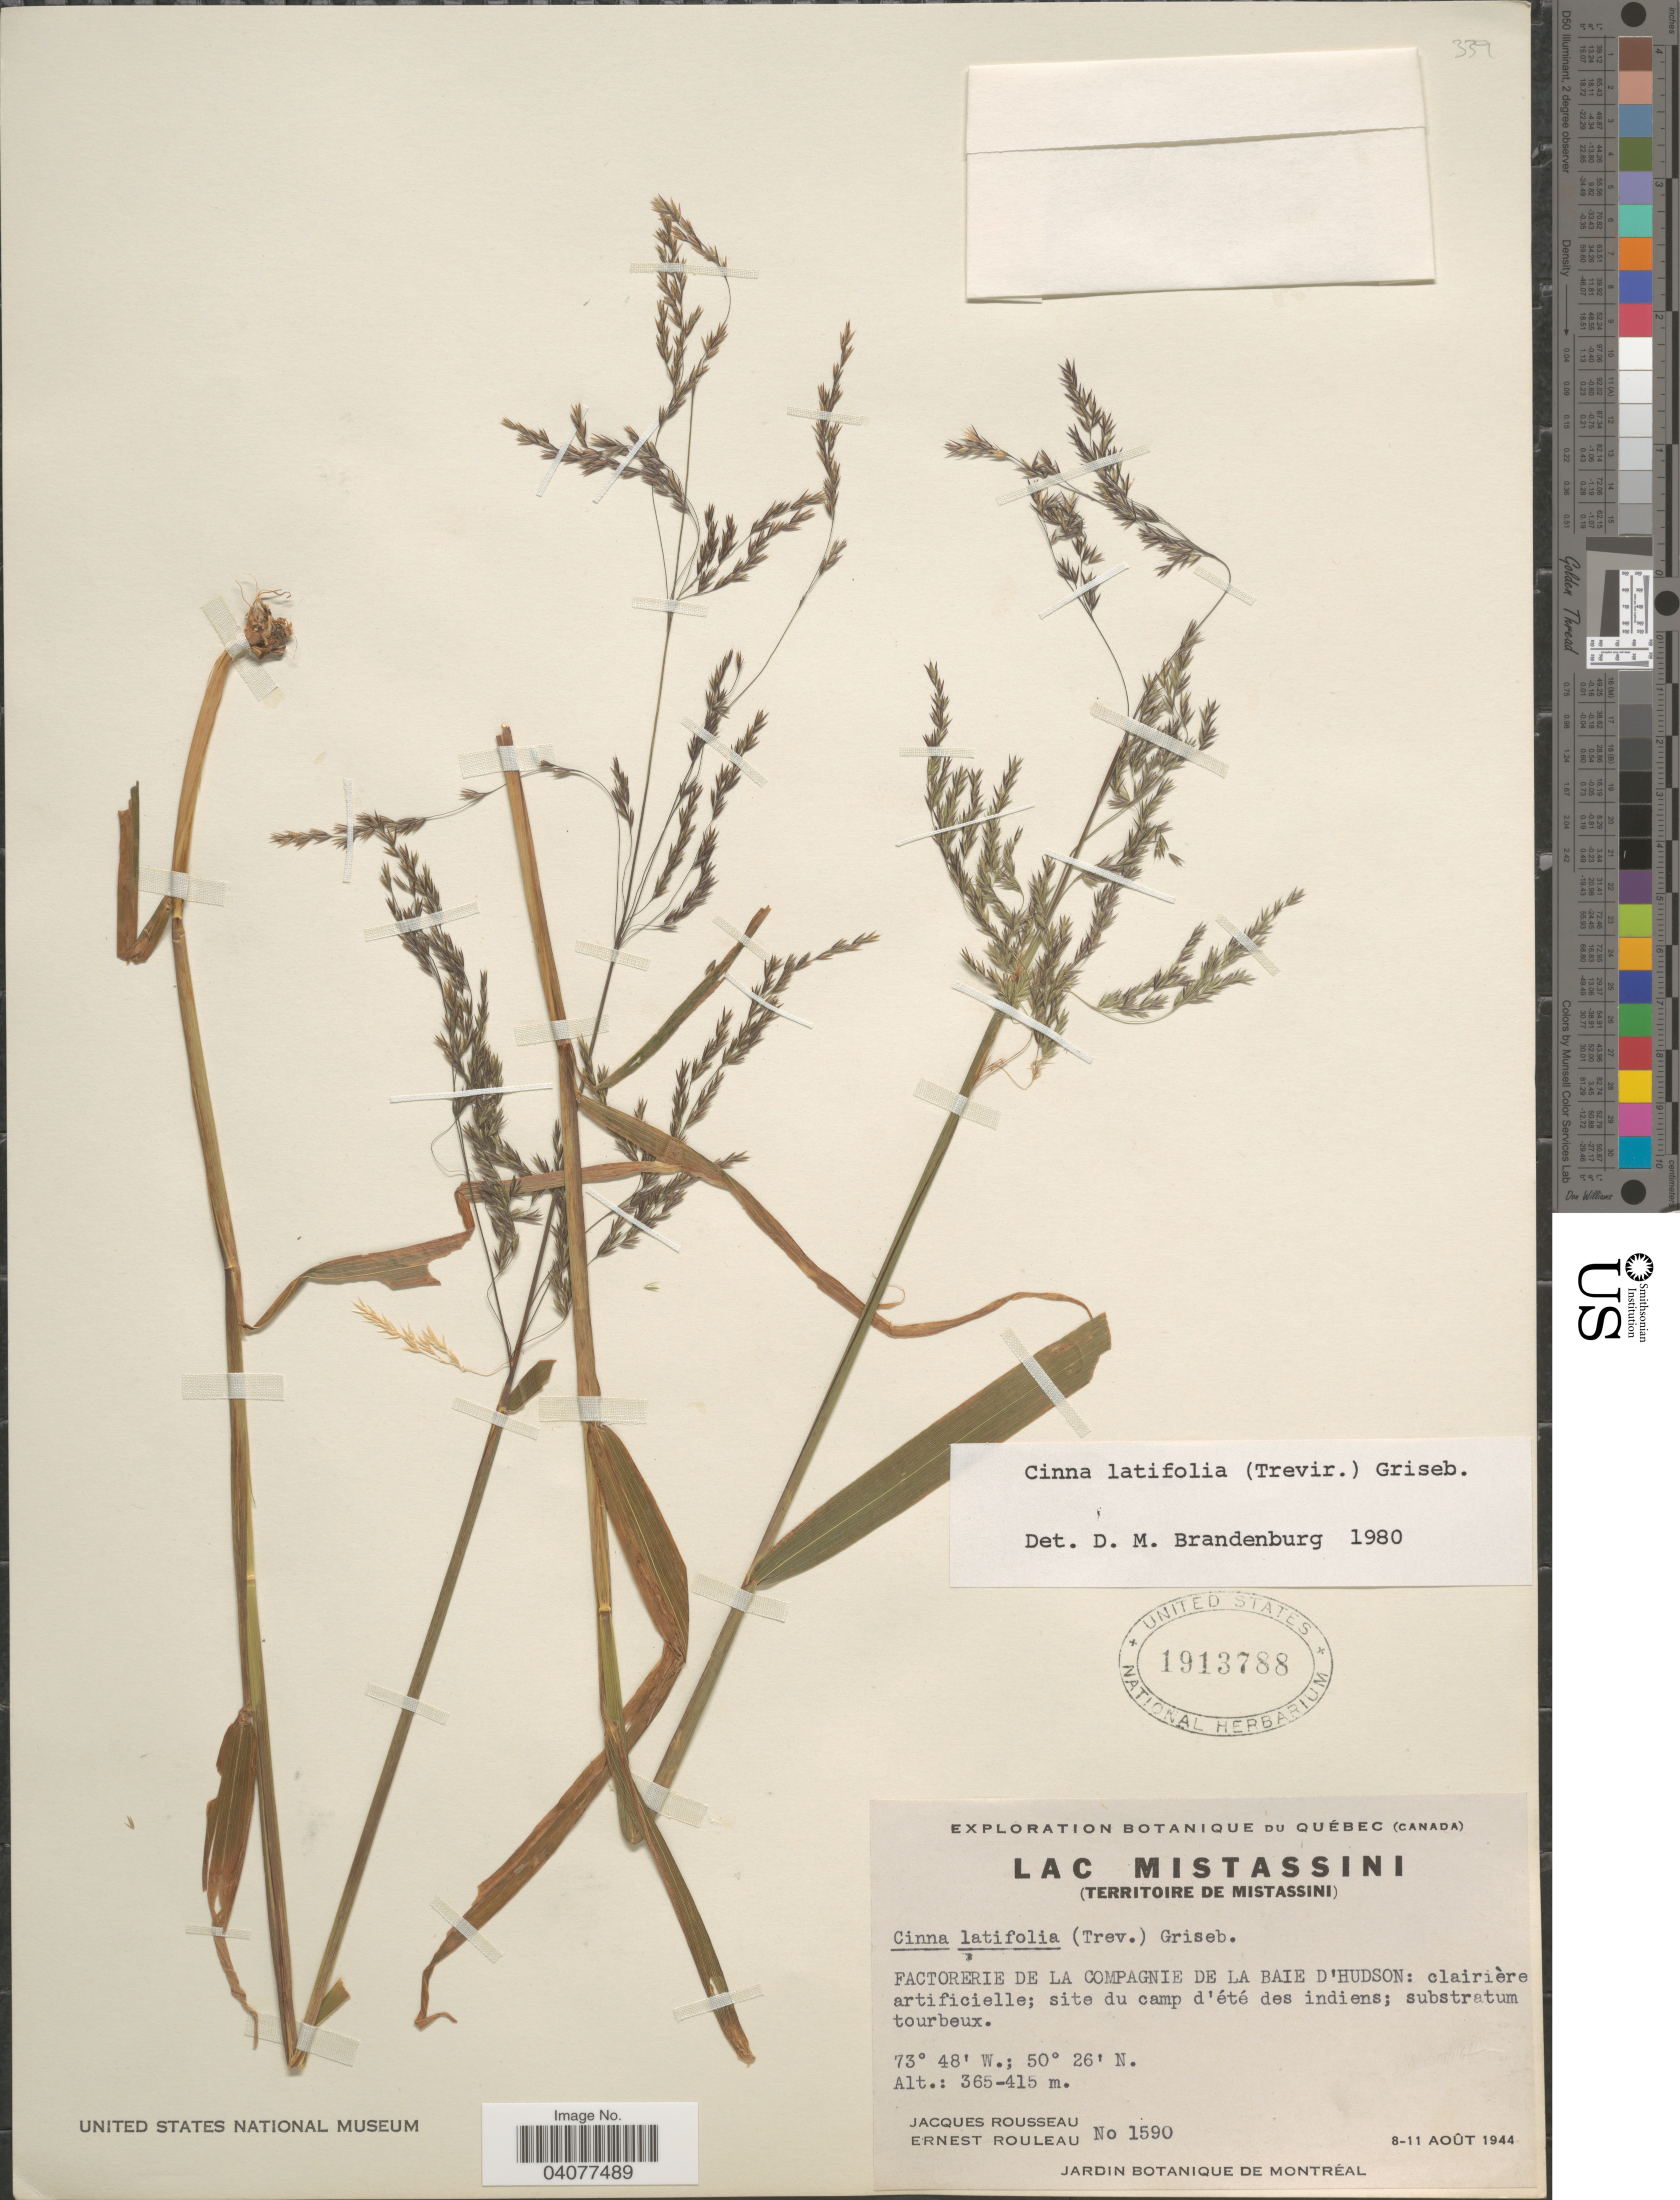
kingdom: Plantae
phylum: Tracheophyta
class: Liliopsida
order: Poales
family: Poaceae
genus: Cinna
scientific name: Cinna latifolia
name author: (Trevir. ex Goeppert) Griseb.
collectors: J. Rousseau & J. Rouleau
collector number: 1590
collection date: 1944-08-08/1944-08-11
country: Canada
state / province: Quebec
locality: Exploration Botanique du Québec. Territoire de Mistassini. Factorerie de la compagnie de la baie d'Hudson: clairière artificielle; site du camp d'été des indiens; substratum tourbeux.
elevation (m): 365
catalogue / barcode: US 1913788